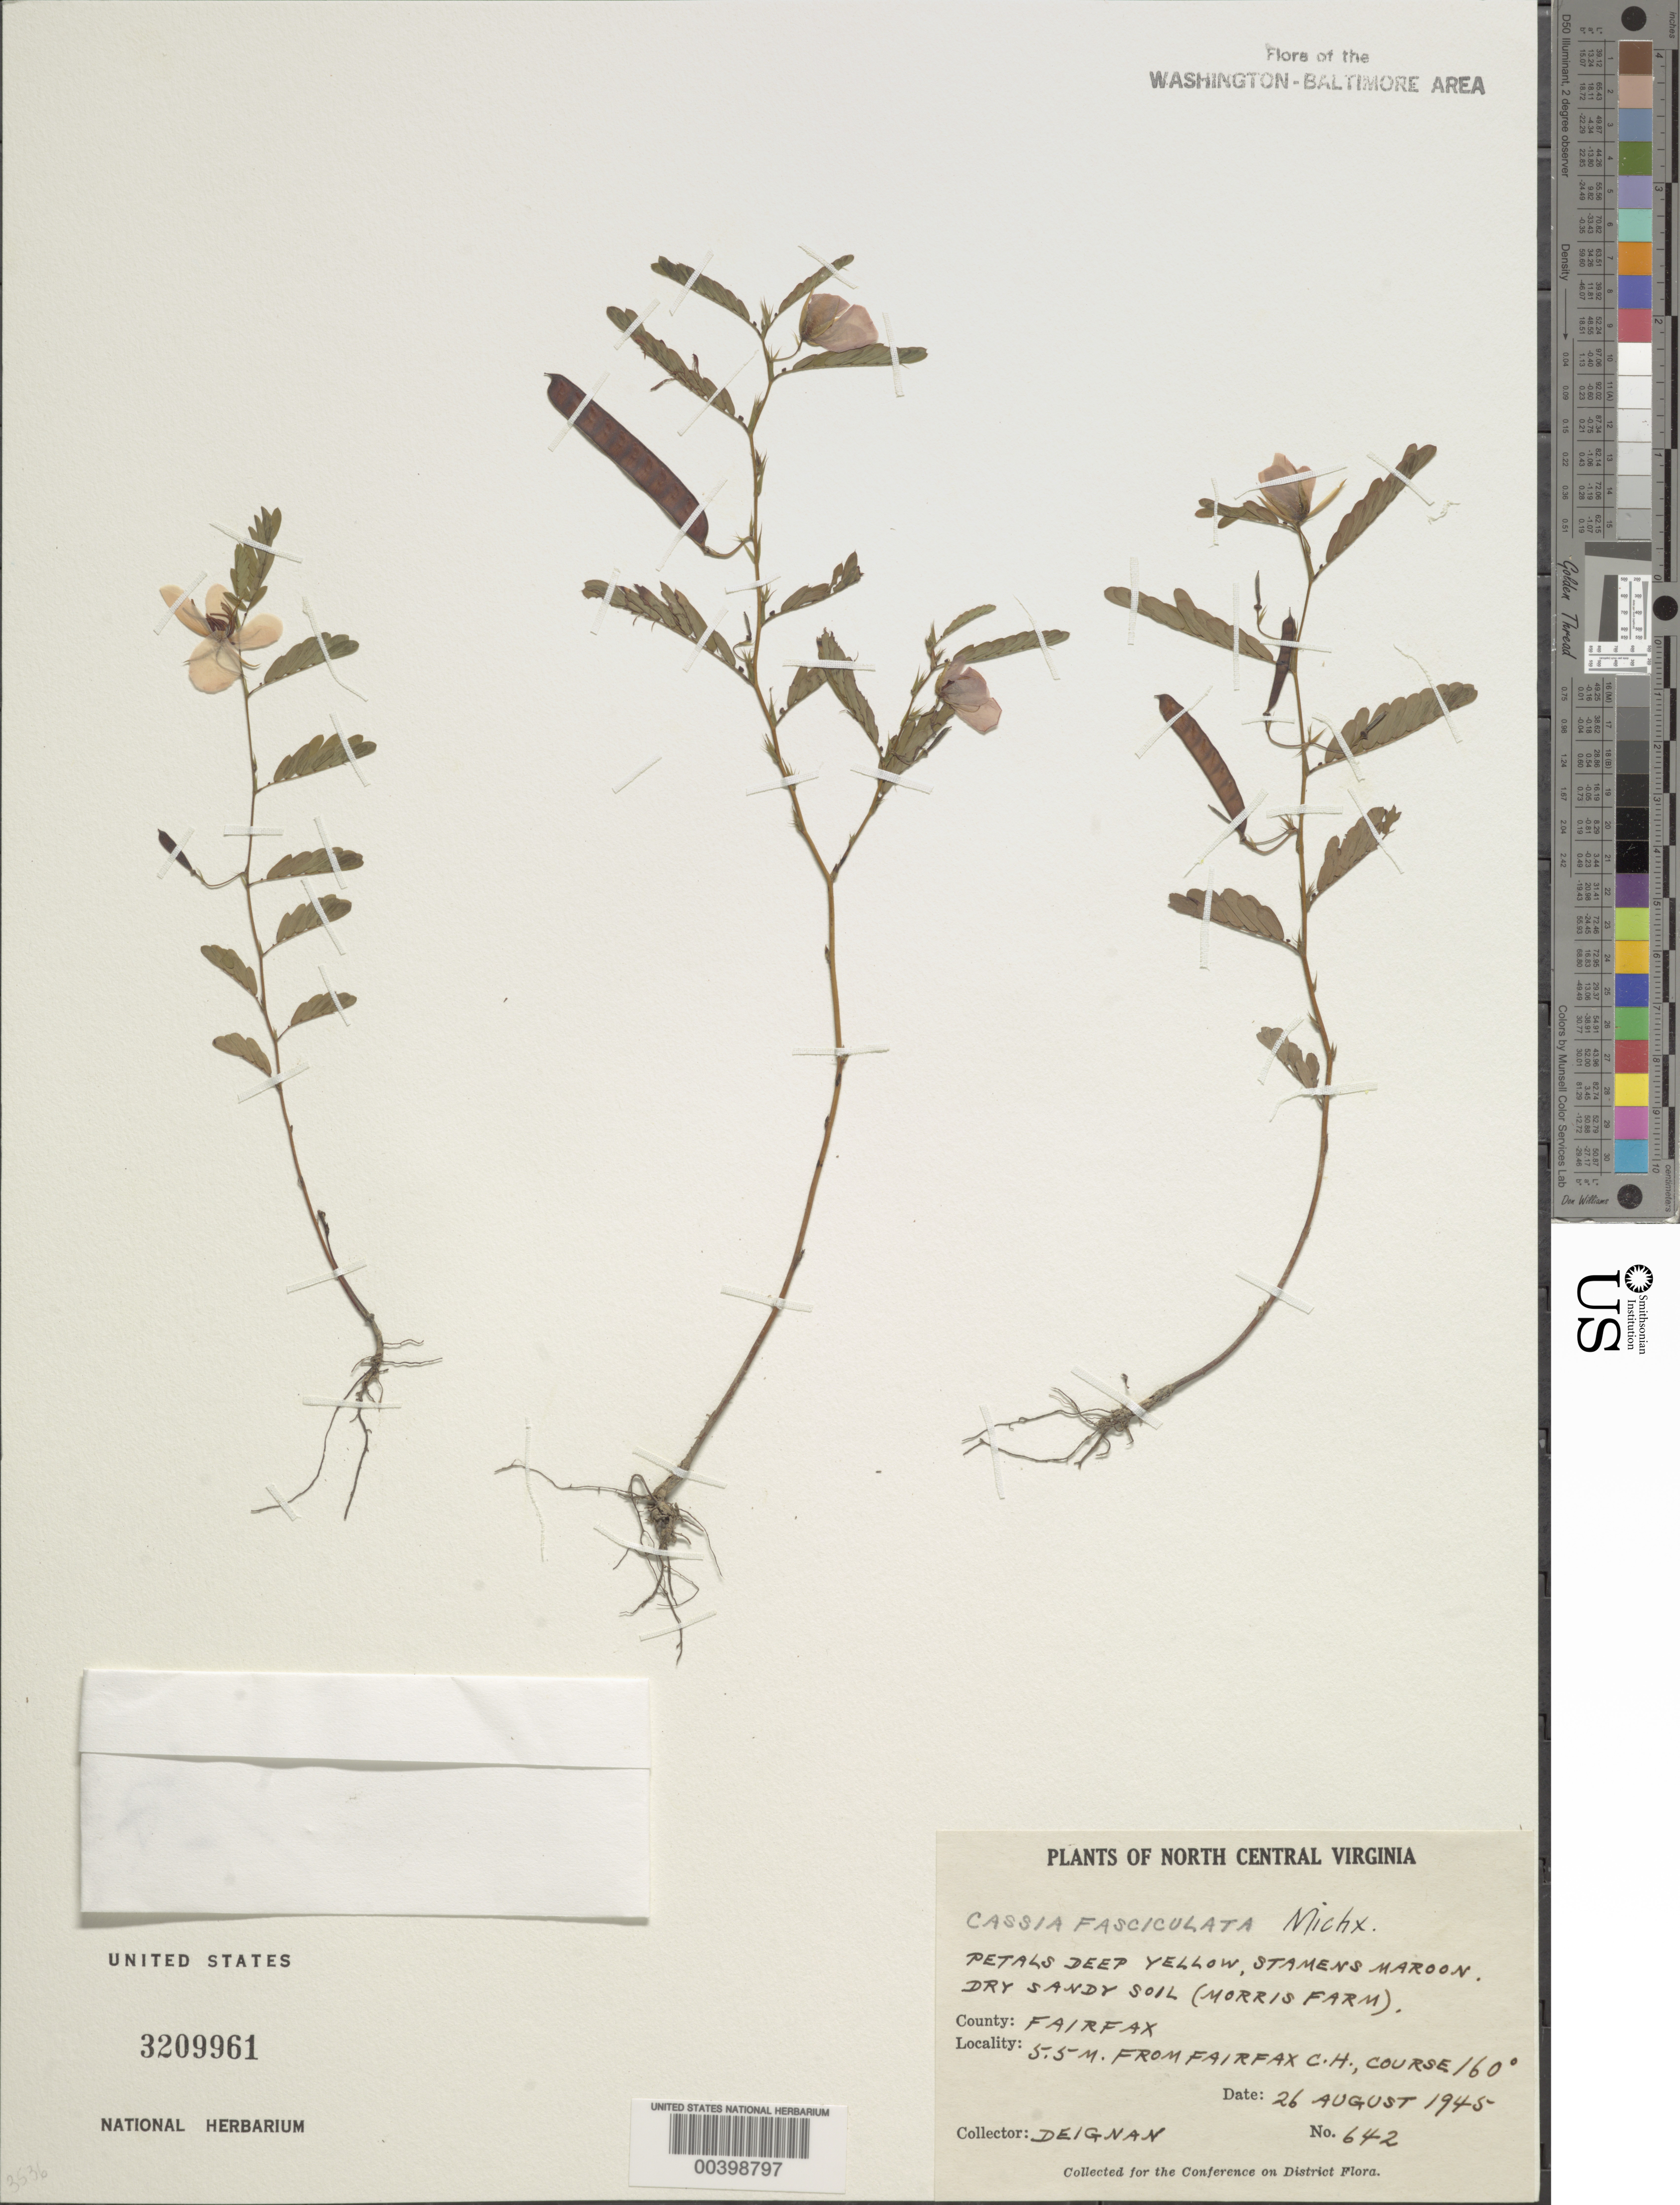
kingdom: Plantae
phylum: Tracheophyta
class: Magnoliopsida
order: Fabales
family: Fabaceae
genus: Chamaecrista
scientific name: Chamaecrista fasciculata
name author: (Michx.) Greene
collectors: H. Deignan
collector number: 642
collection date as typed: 26 Aug 1945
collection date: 1945-08-26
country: United States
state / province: Virginia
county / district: Fairfax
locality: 5.5 mi. from Fairfax County Court House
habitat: Dry sandy soil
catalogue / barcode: US 3209961